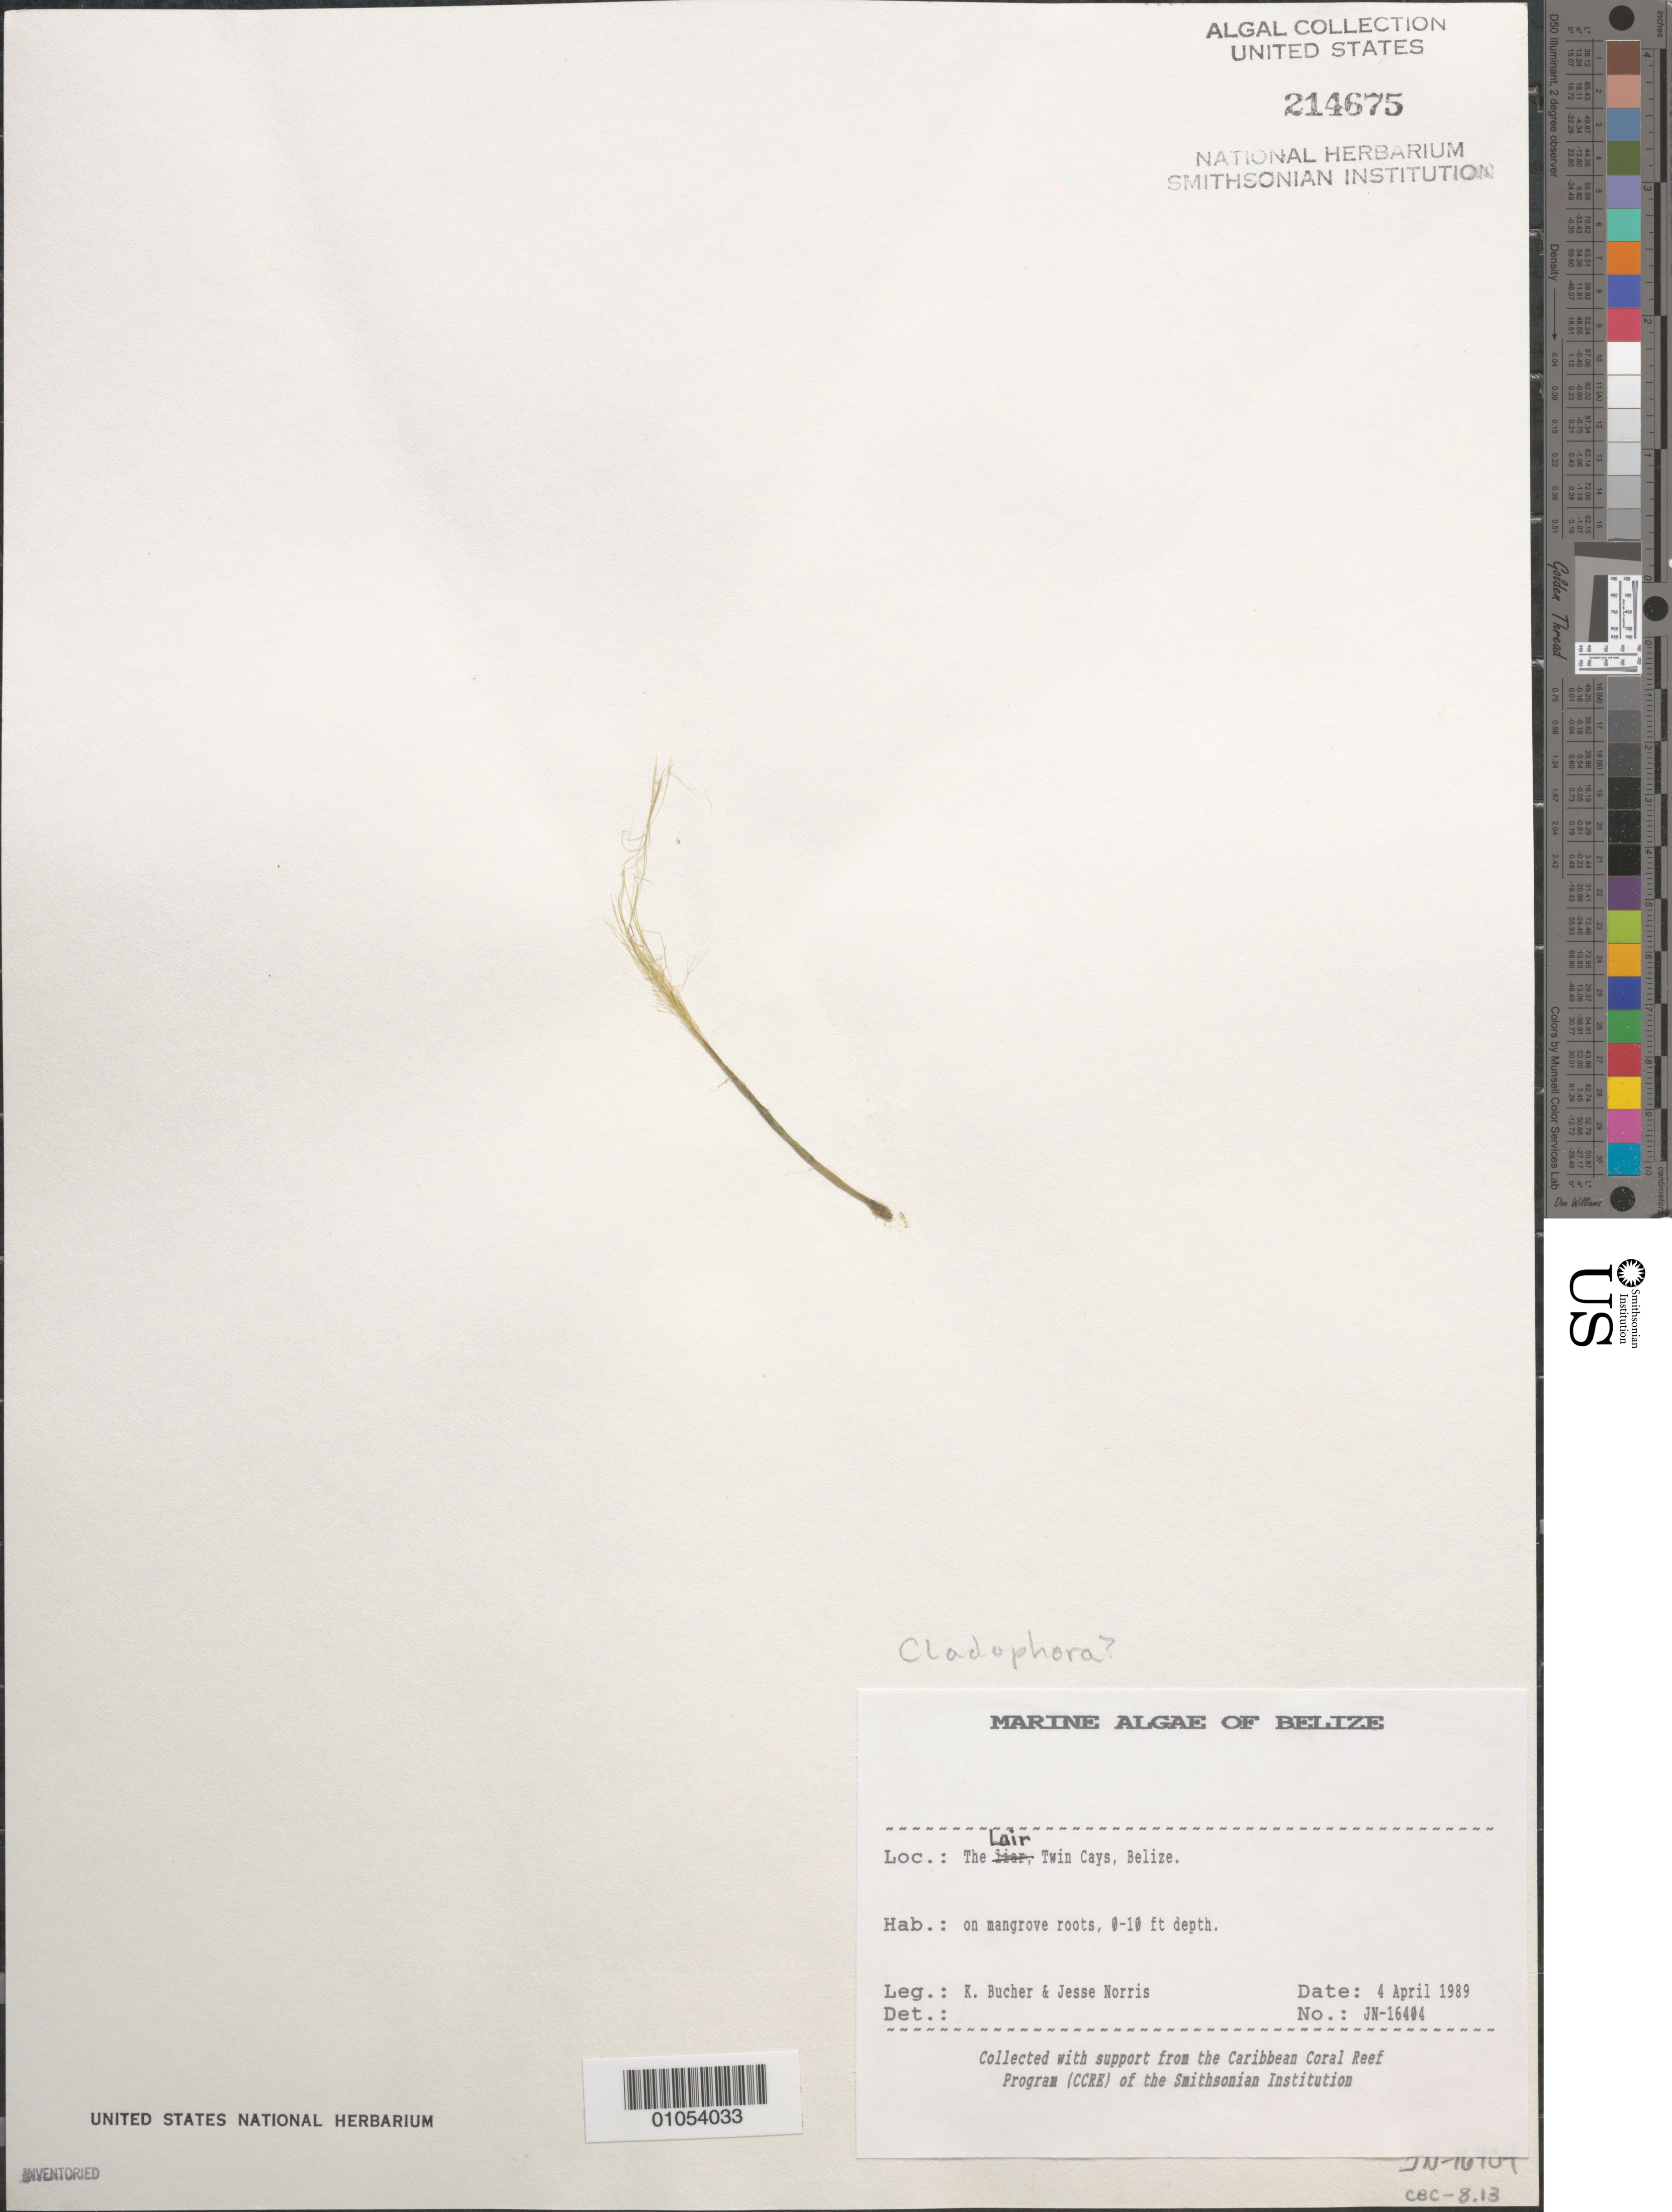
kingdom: Plantae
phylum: Chlorophyta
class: Ulvophyceae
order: Cladophorales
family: Cladophoraceae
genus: Cladophora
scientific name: Cladophora sp.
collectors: K. E. Bucher & J. A. Norris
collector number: JN-16404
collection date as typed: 04 Apr 1989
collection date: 1989-04-04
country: Belize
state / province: Stann Creek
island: Twin Cays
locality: The Lair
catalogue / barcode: US 214675